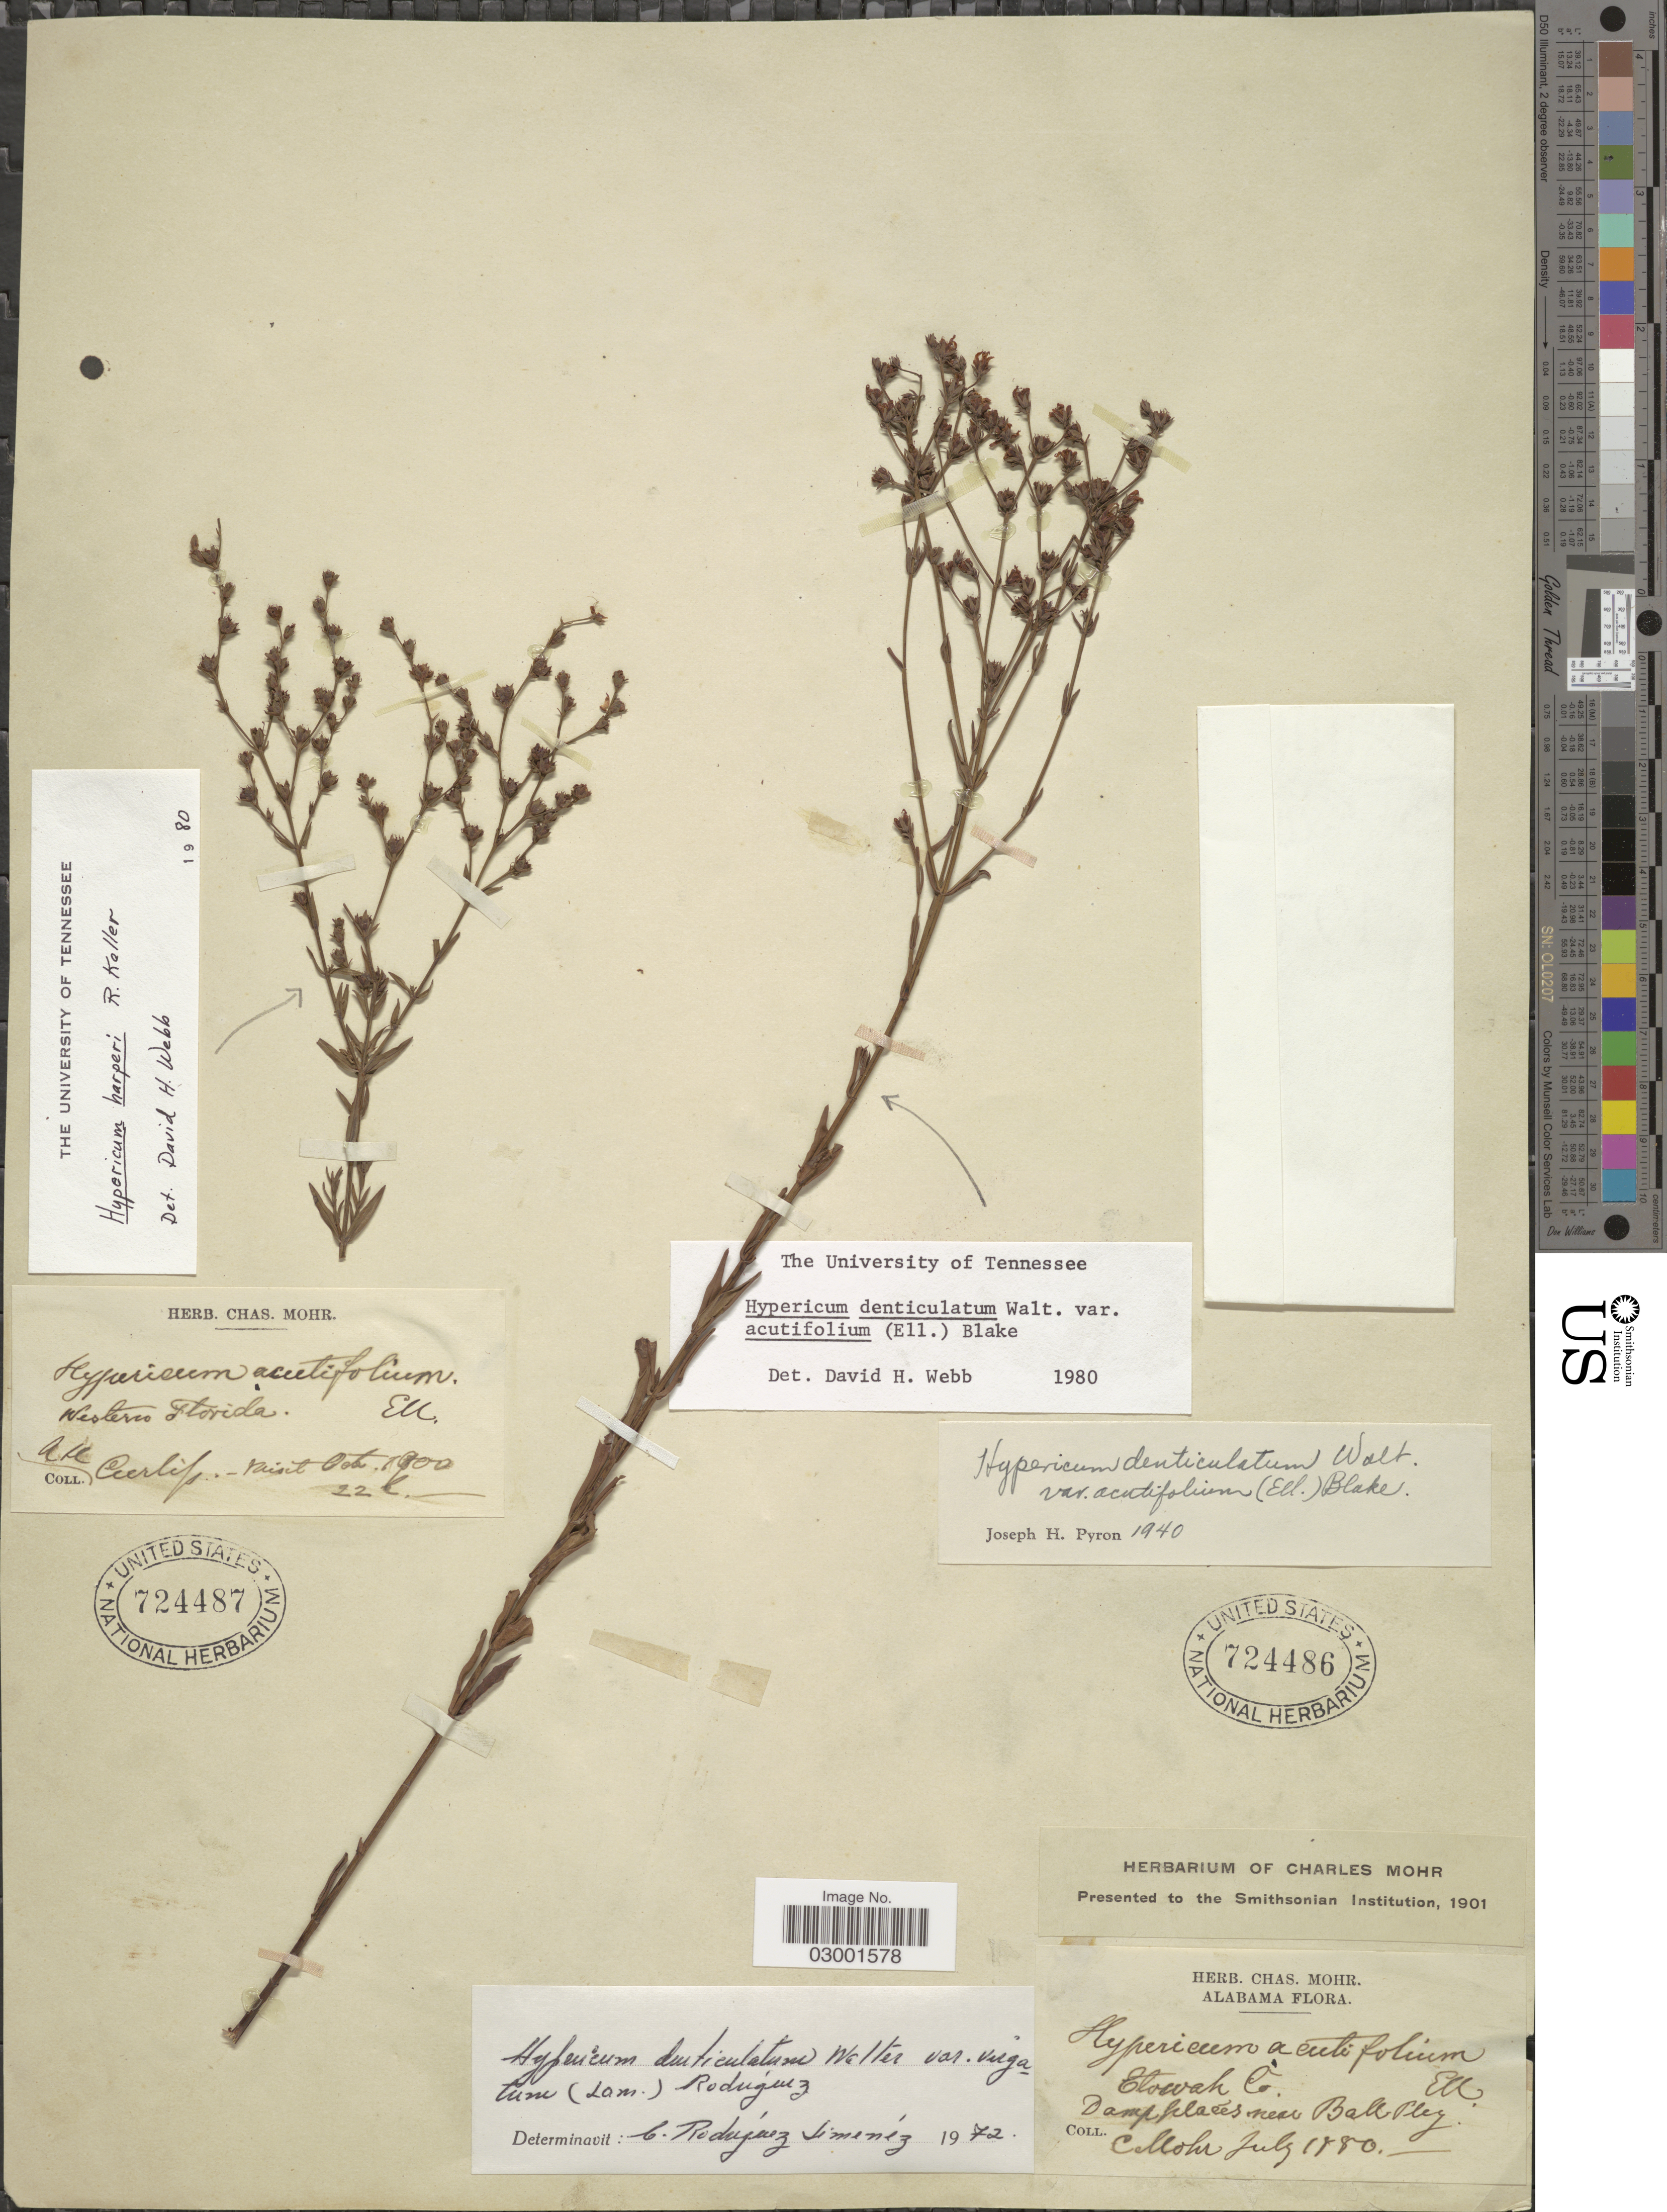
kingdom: Plantae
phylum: Tracheophyta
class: Magnoliopsida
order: Malpighiales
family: Hypericaceae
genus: Hypericum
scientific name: Hypericum harperi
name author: R. Keller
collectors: Mohr, C. T. (herbarium)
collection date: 1880-07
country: United States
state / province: Alabama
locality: Etowah Co., damp places near Ballplay.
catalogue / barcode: US 724486-2